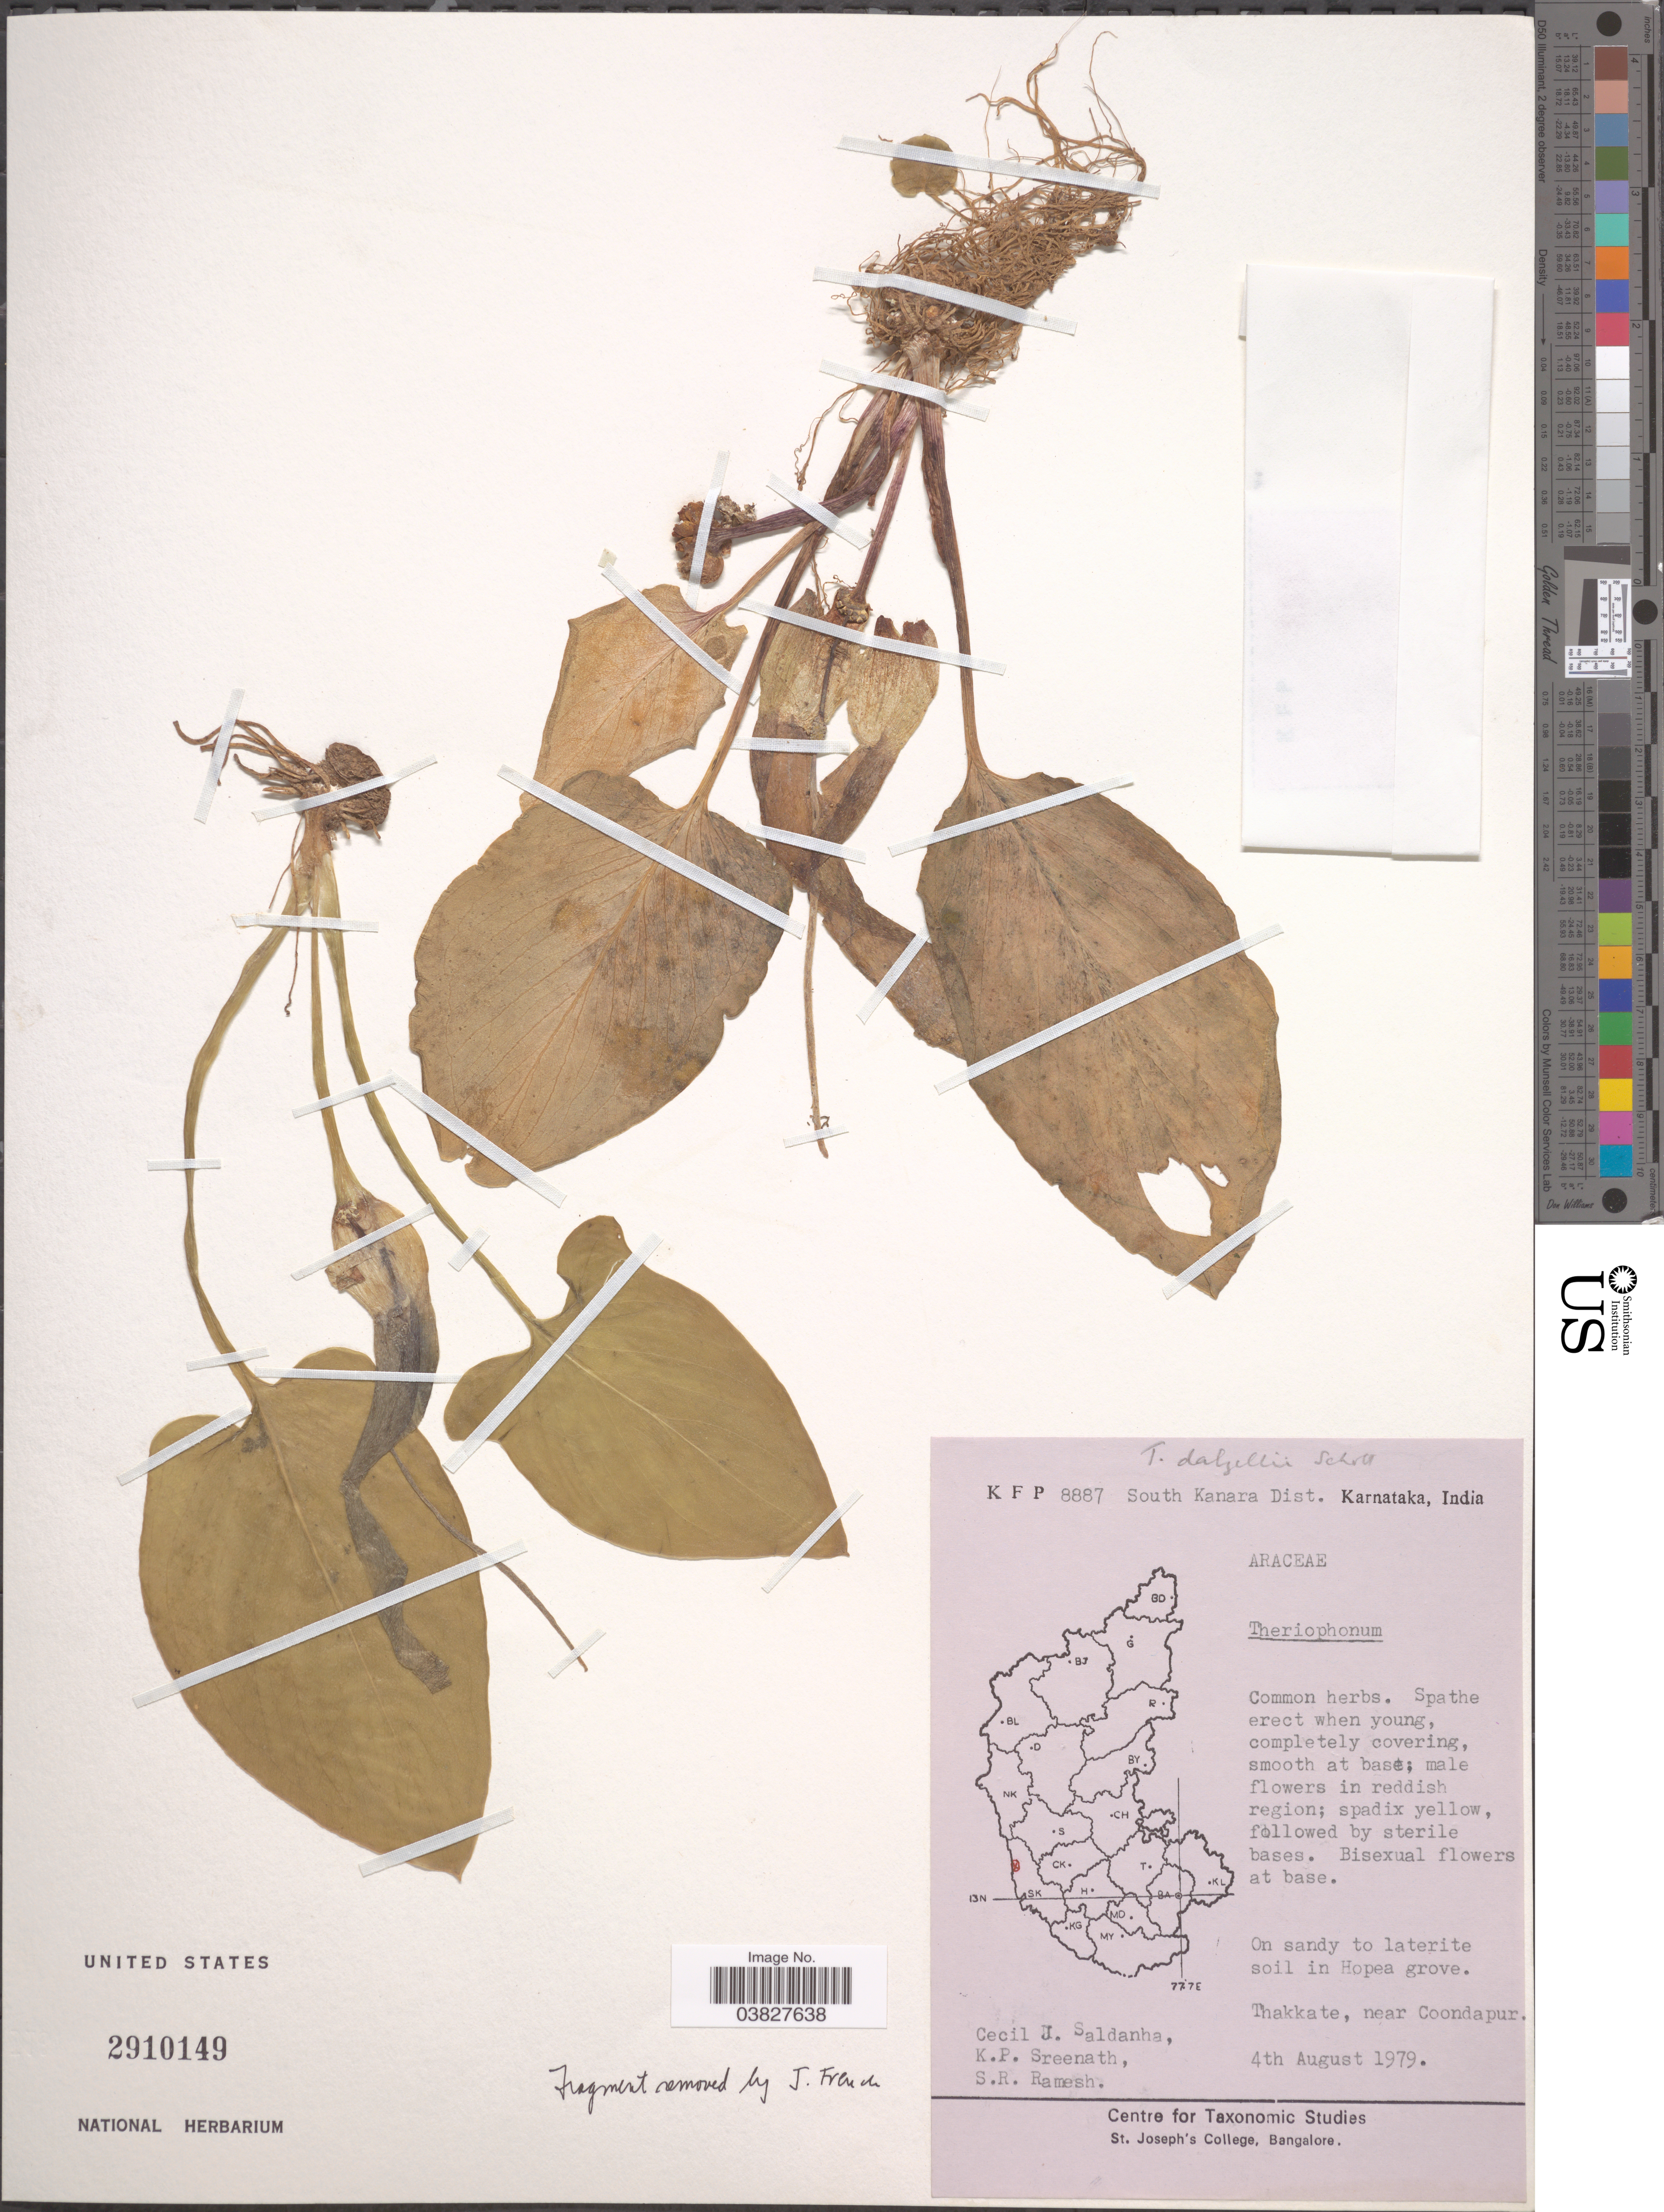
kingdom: Plantae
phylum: Tracheophyta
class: Liliopsida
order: Alismatales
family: Araceae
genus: Theriophonum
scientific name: Theriophonum dalzellii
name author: Schott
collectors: C. J. Saldanha, K. Sreenath & S. R. Ramesh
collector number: KFP8887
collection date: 1979-08-04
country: India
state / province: Karnataka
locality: South Kanara Dist. On sandy to laterite soil in Hopea grove. Thakkate, near Coondapur.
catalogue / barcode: US 2910149